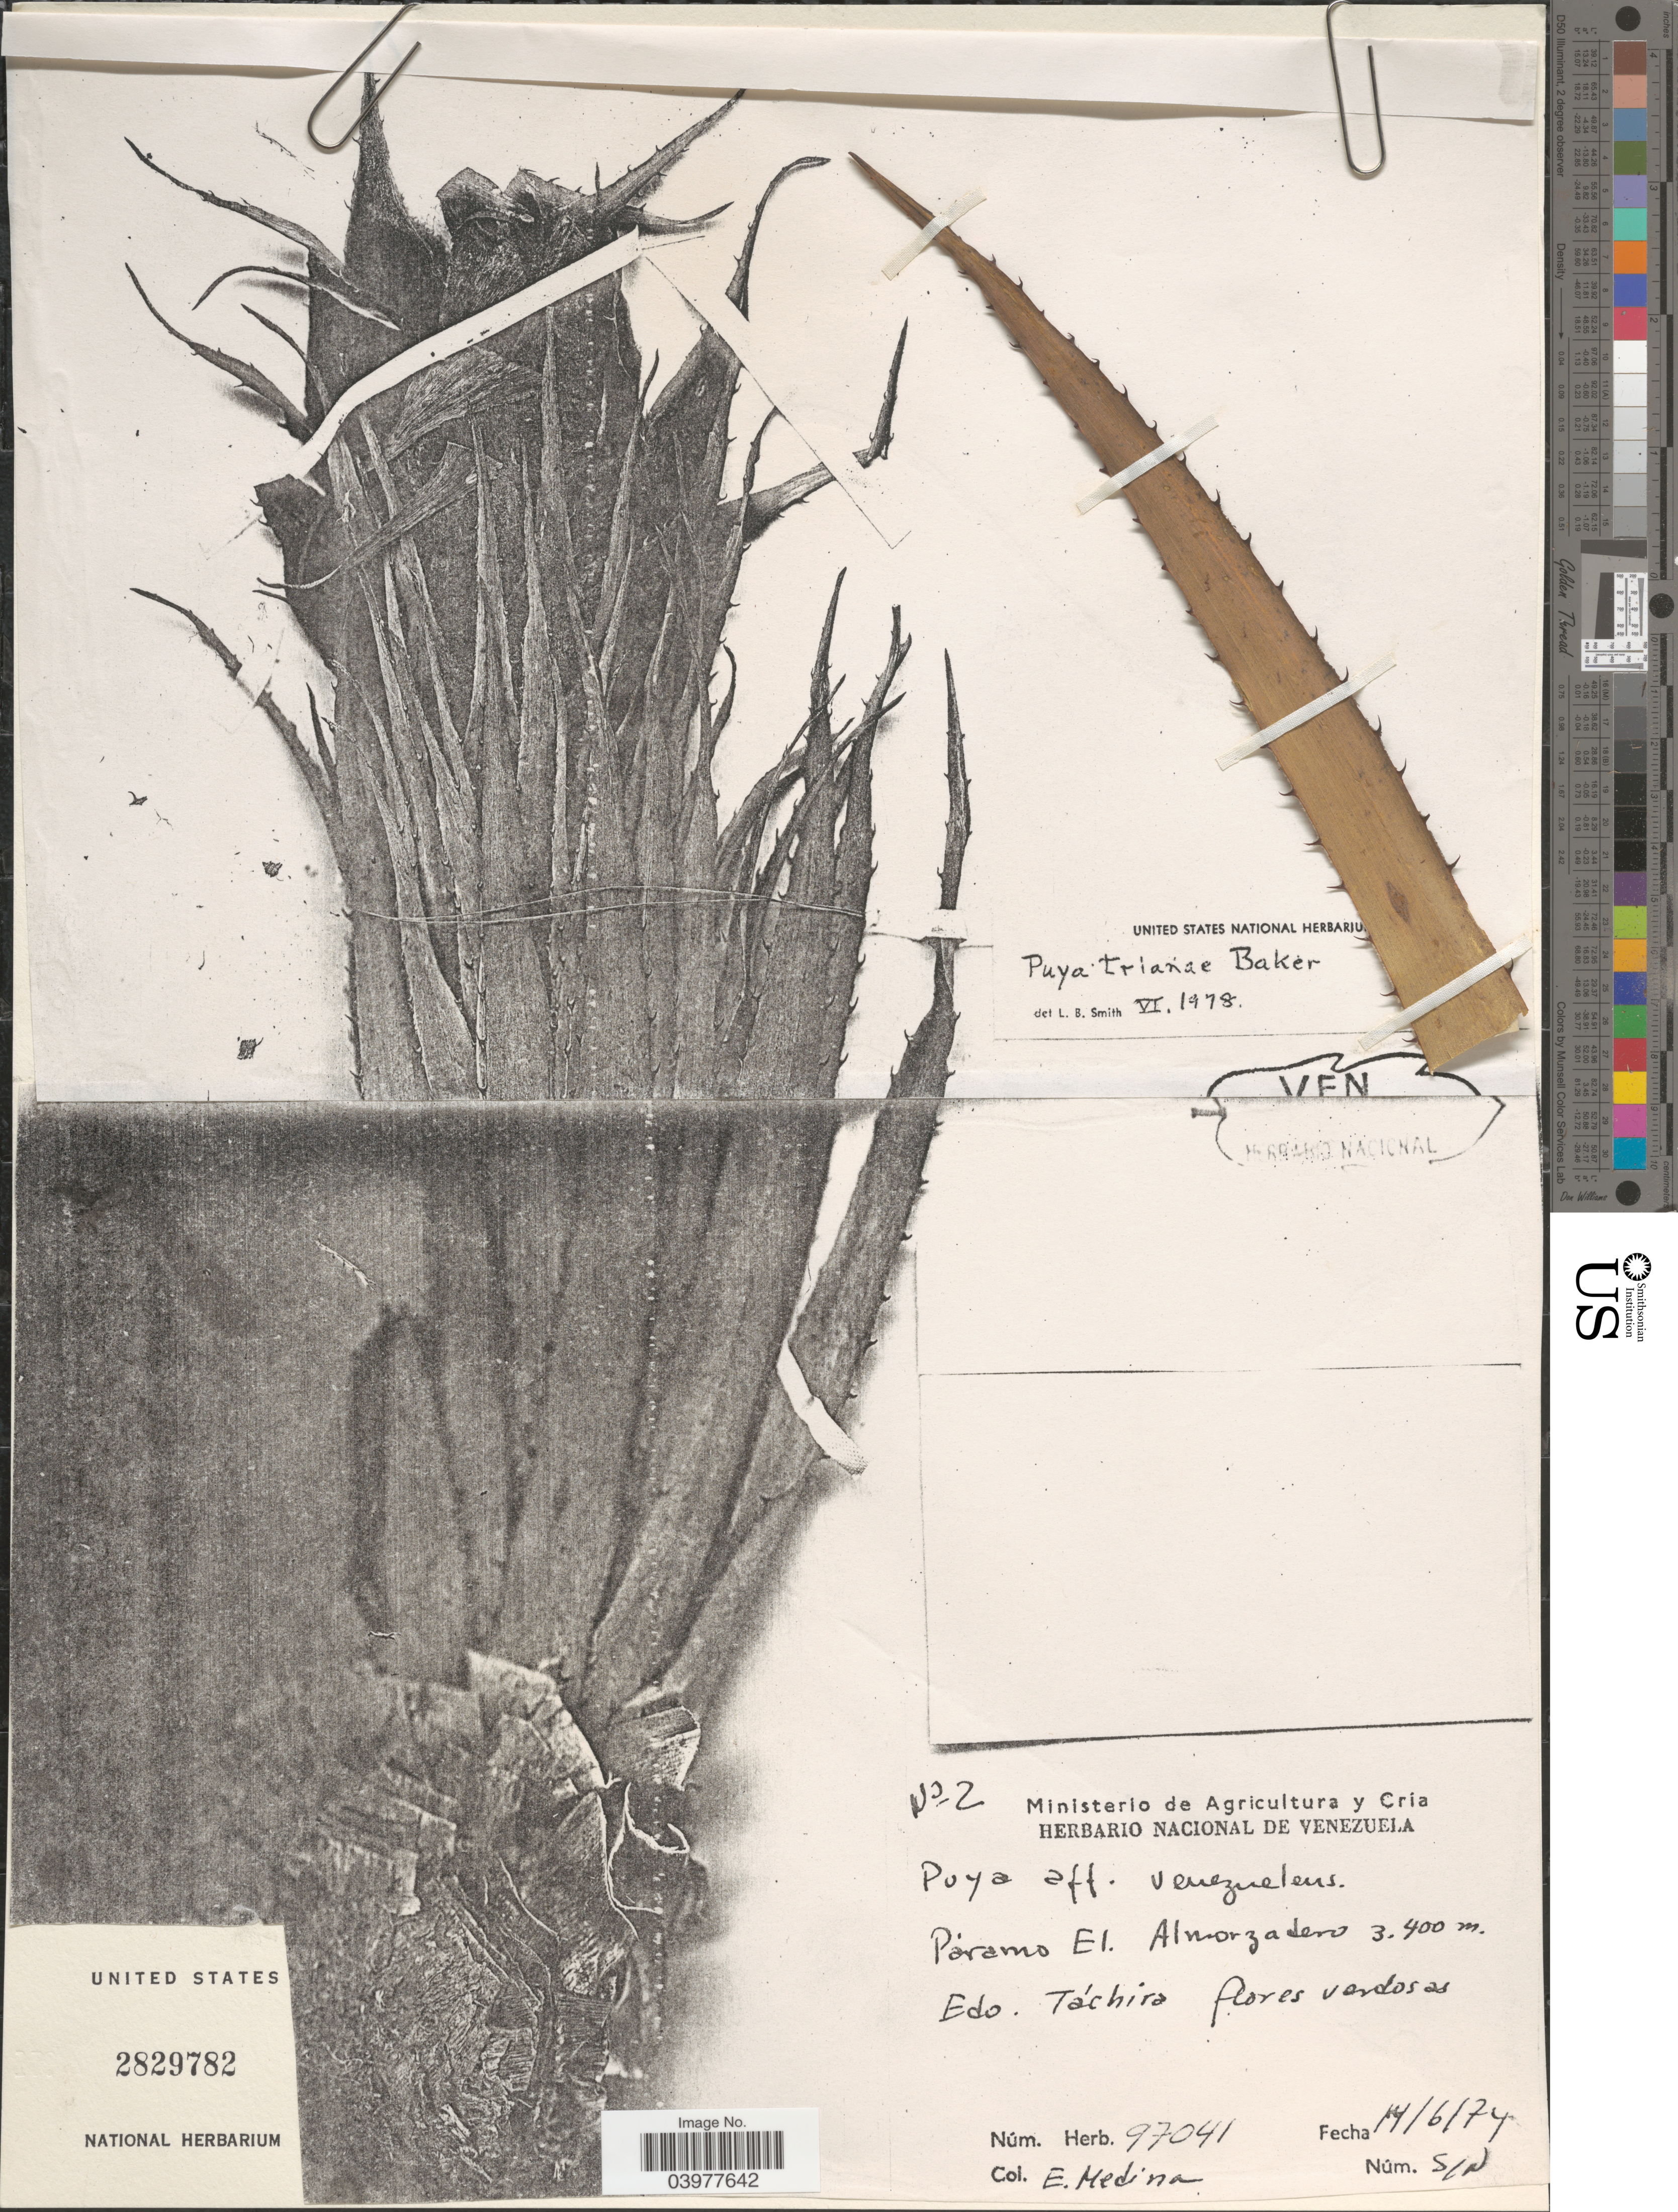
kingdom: Plantae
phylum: Tracheophyta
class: Liliopsida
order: Poales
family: Bromeliaceae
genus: Puya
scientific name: Puya trianae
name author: Baker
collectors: E. Medina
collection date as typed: Transcribed d/m/y: 14/6/74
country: Venezuela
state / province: Tachira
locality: Páramo El Almorzadero.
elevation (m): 3400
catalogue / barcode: US 2829782